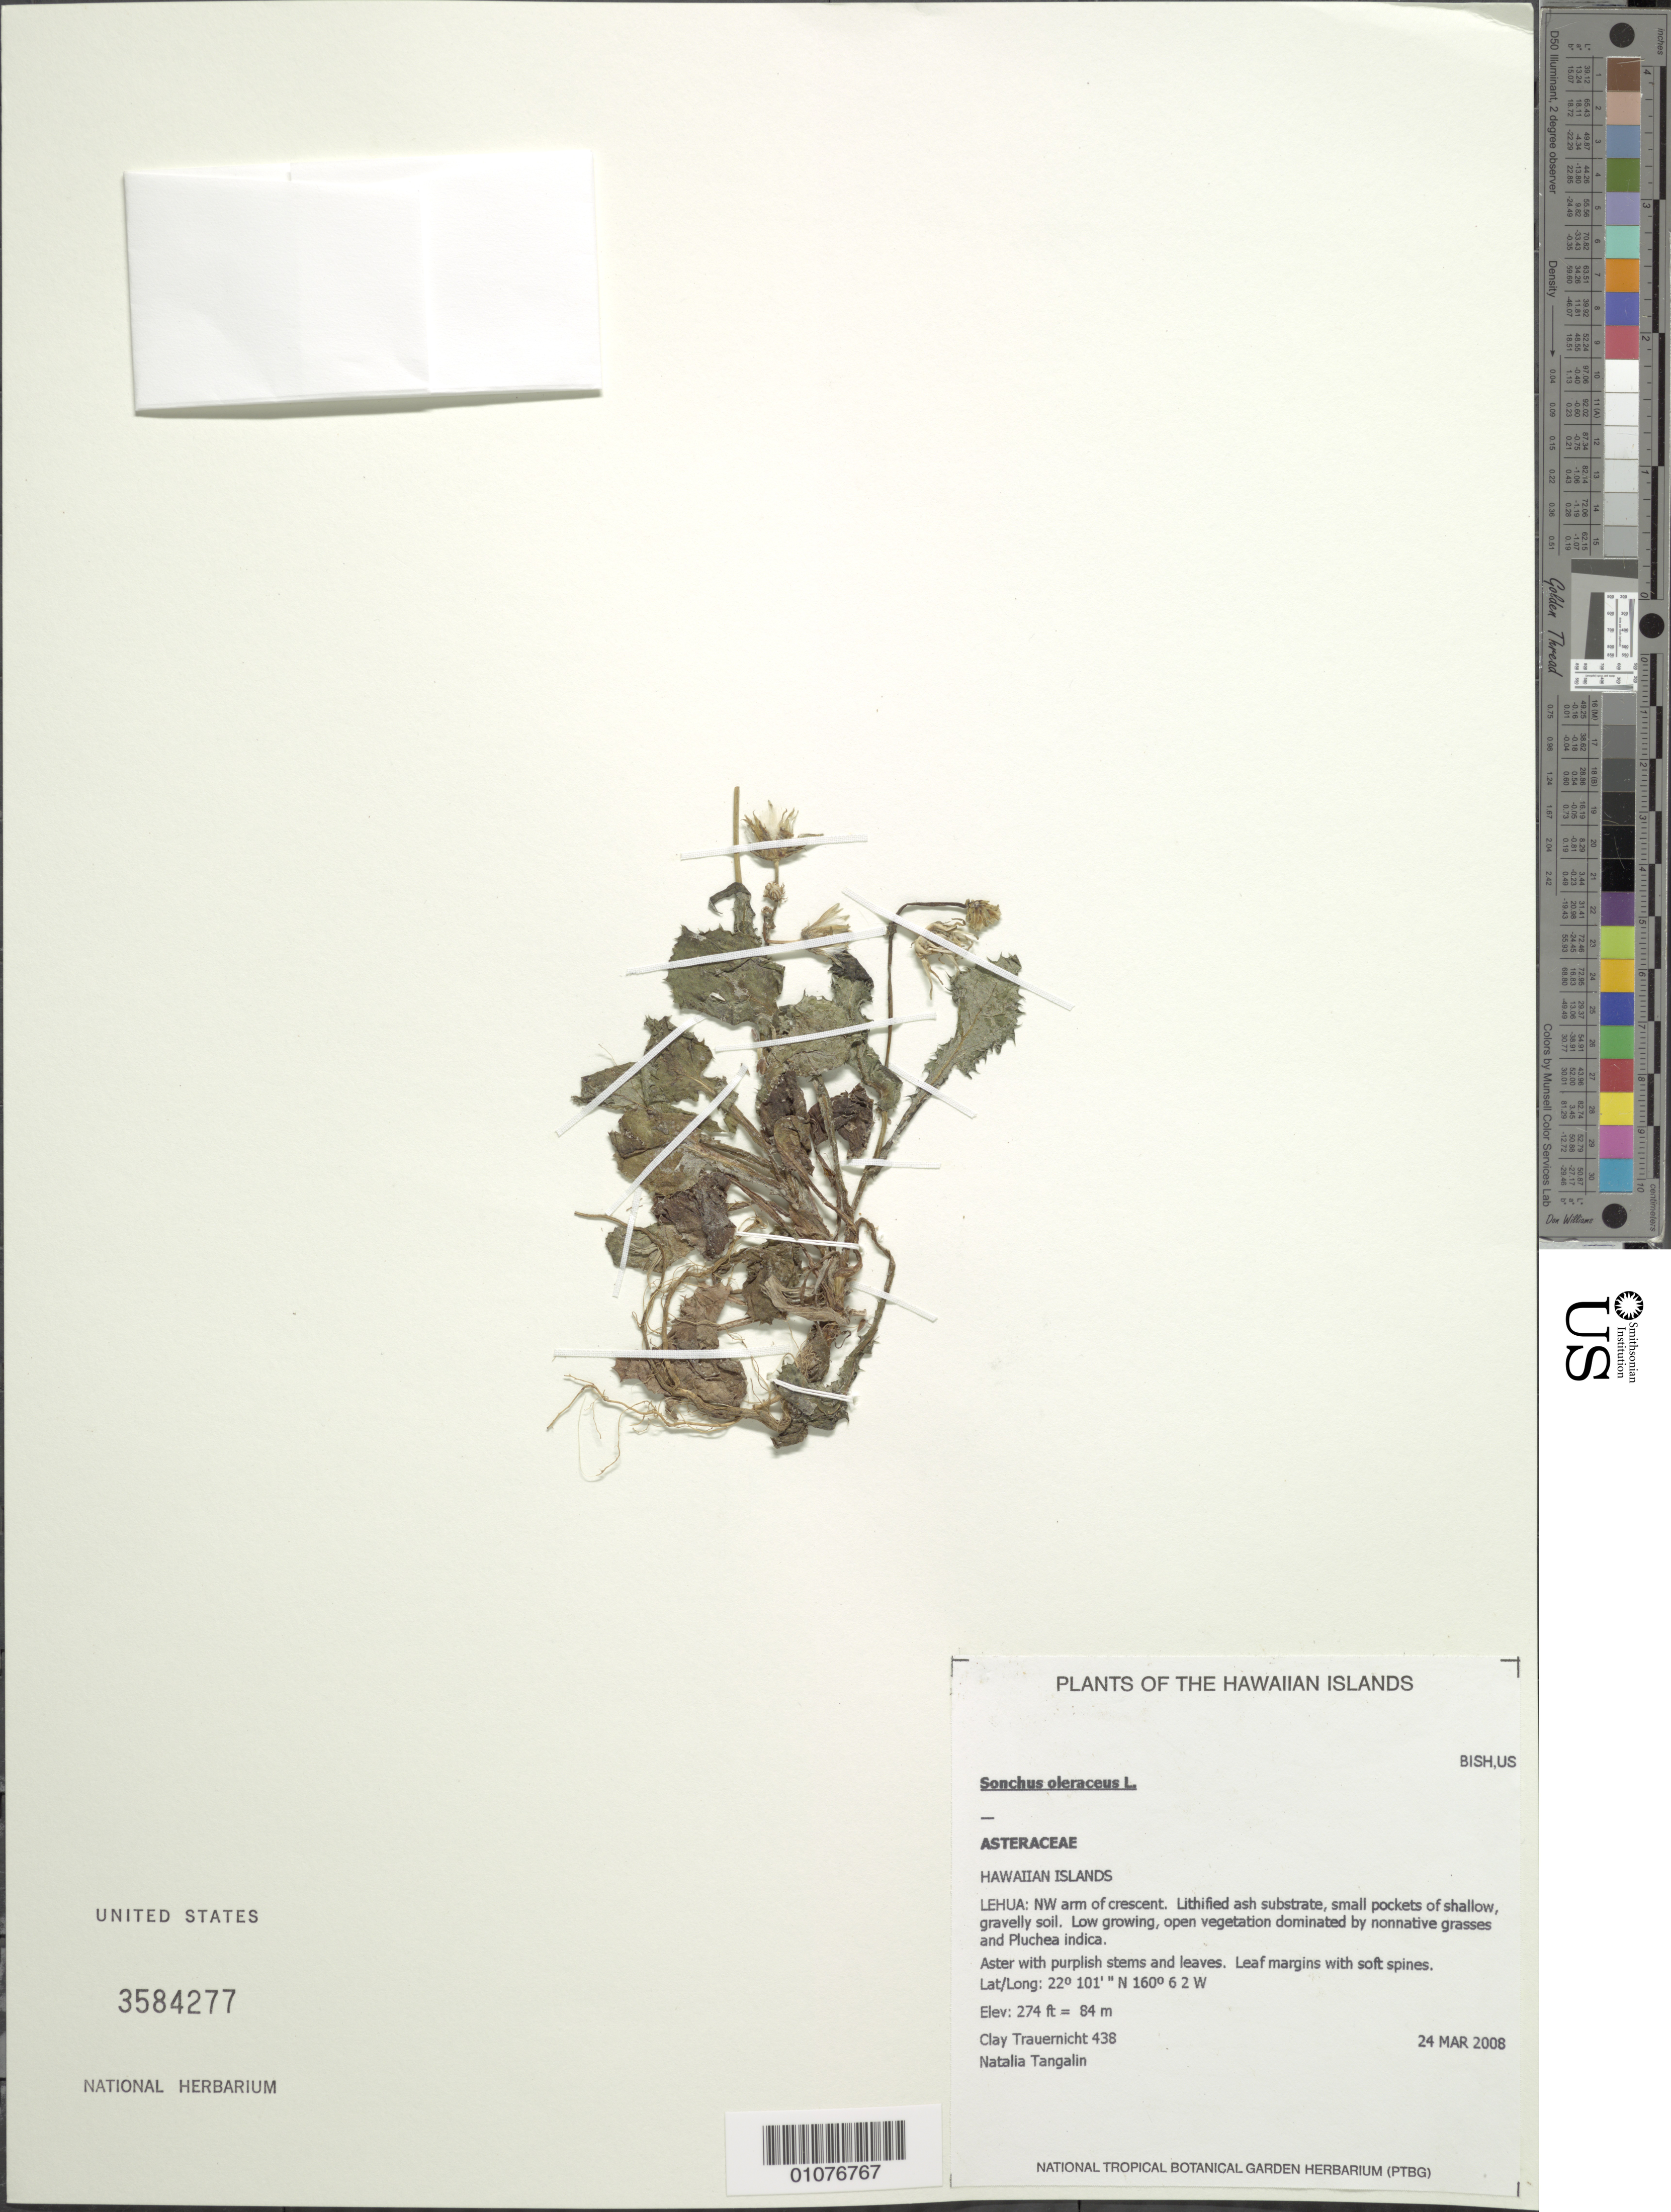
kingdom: Plantae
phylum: Tracheophyta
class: Magnoliopsida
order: Asterales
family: Asteraceae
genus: Sonchus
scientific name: Sonchus oleraceus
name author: L.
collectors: C. Trauernicht & N. Tangalin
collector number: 438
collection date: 2008-03-24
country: United States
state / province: Hawaii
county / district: Kauai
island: Lehua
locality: NW arm of crescent.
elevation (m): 84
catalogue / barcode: US 3584277